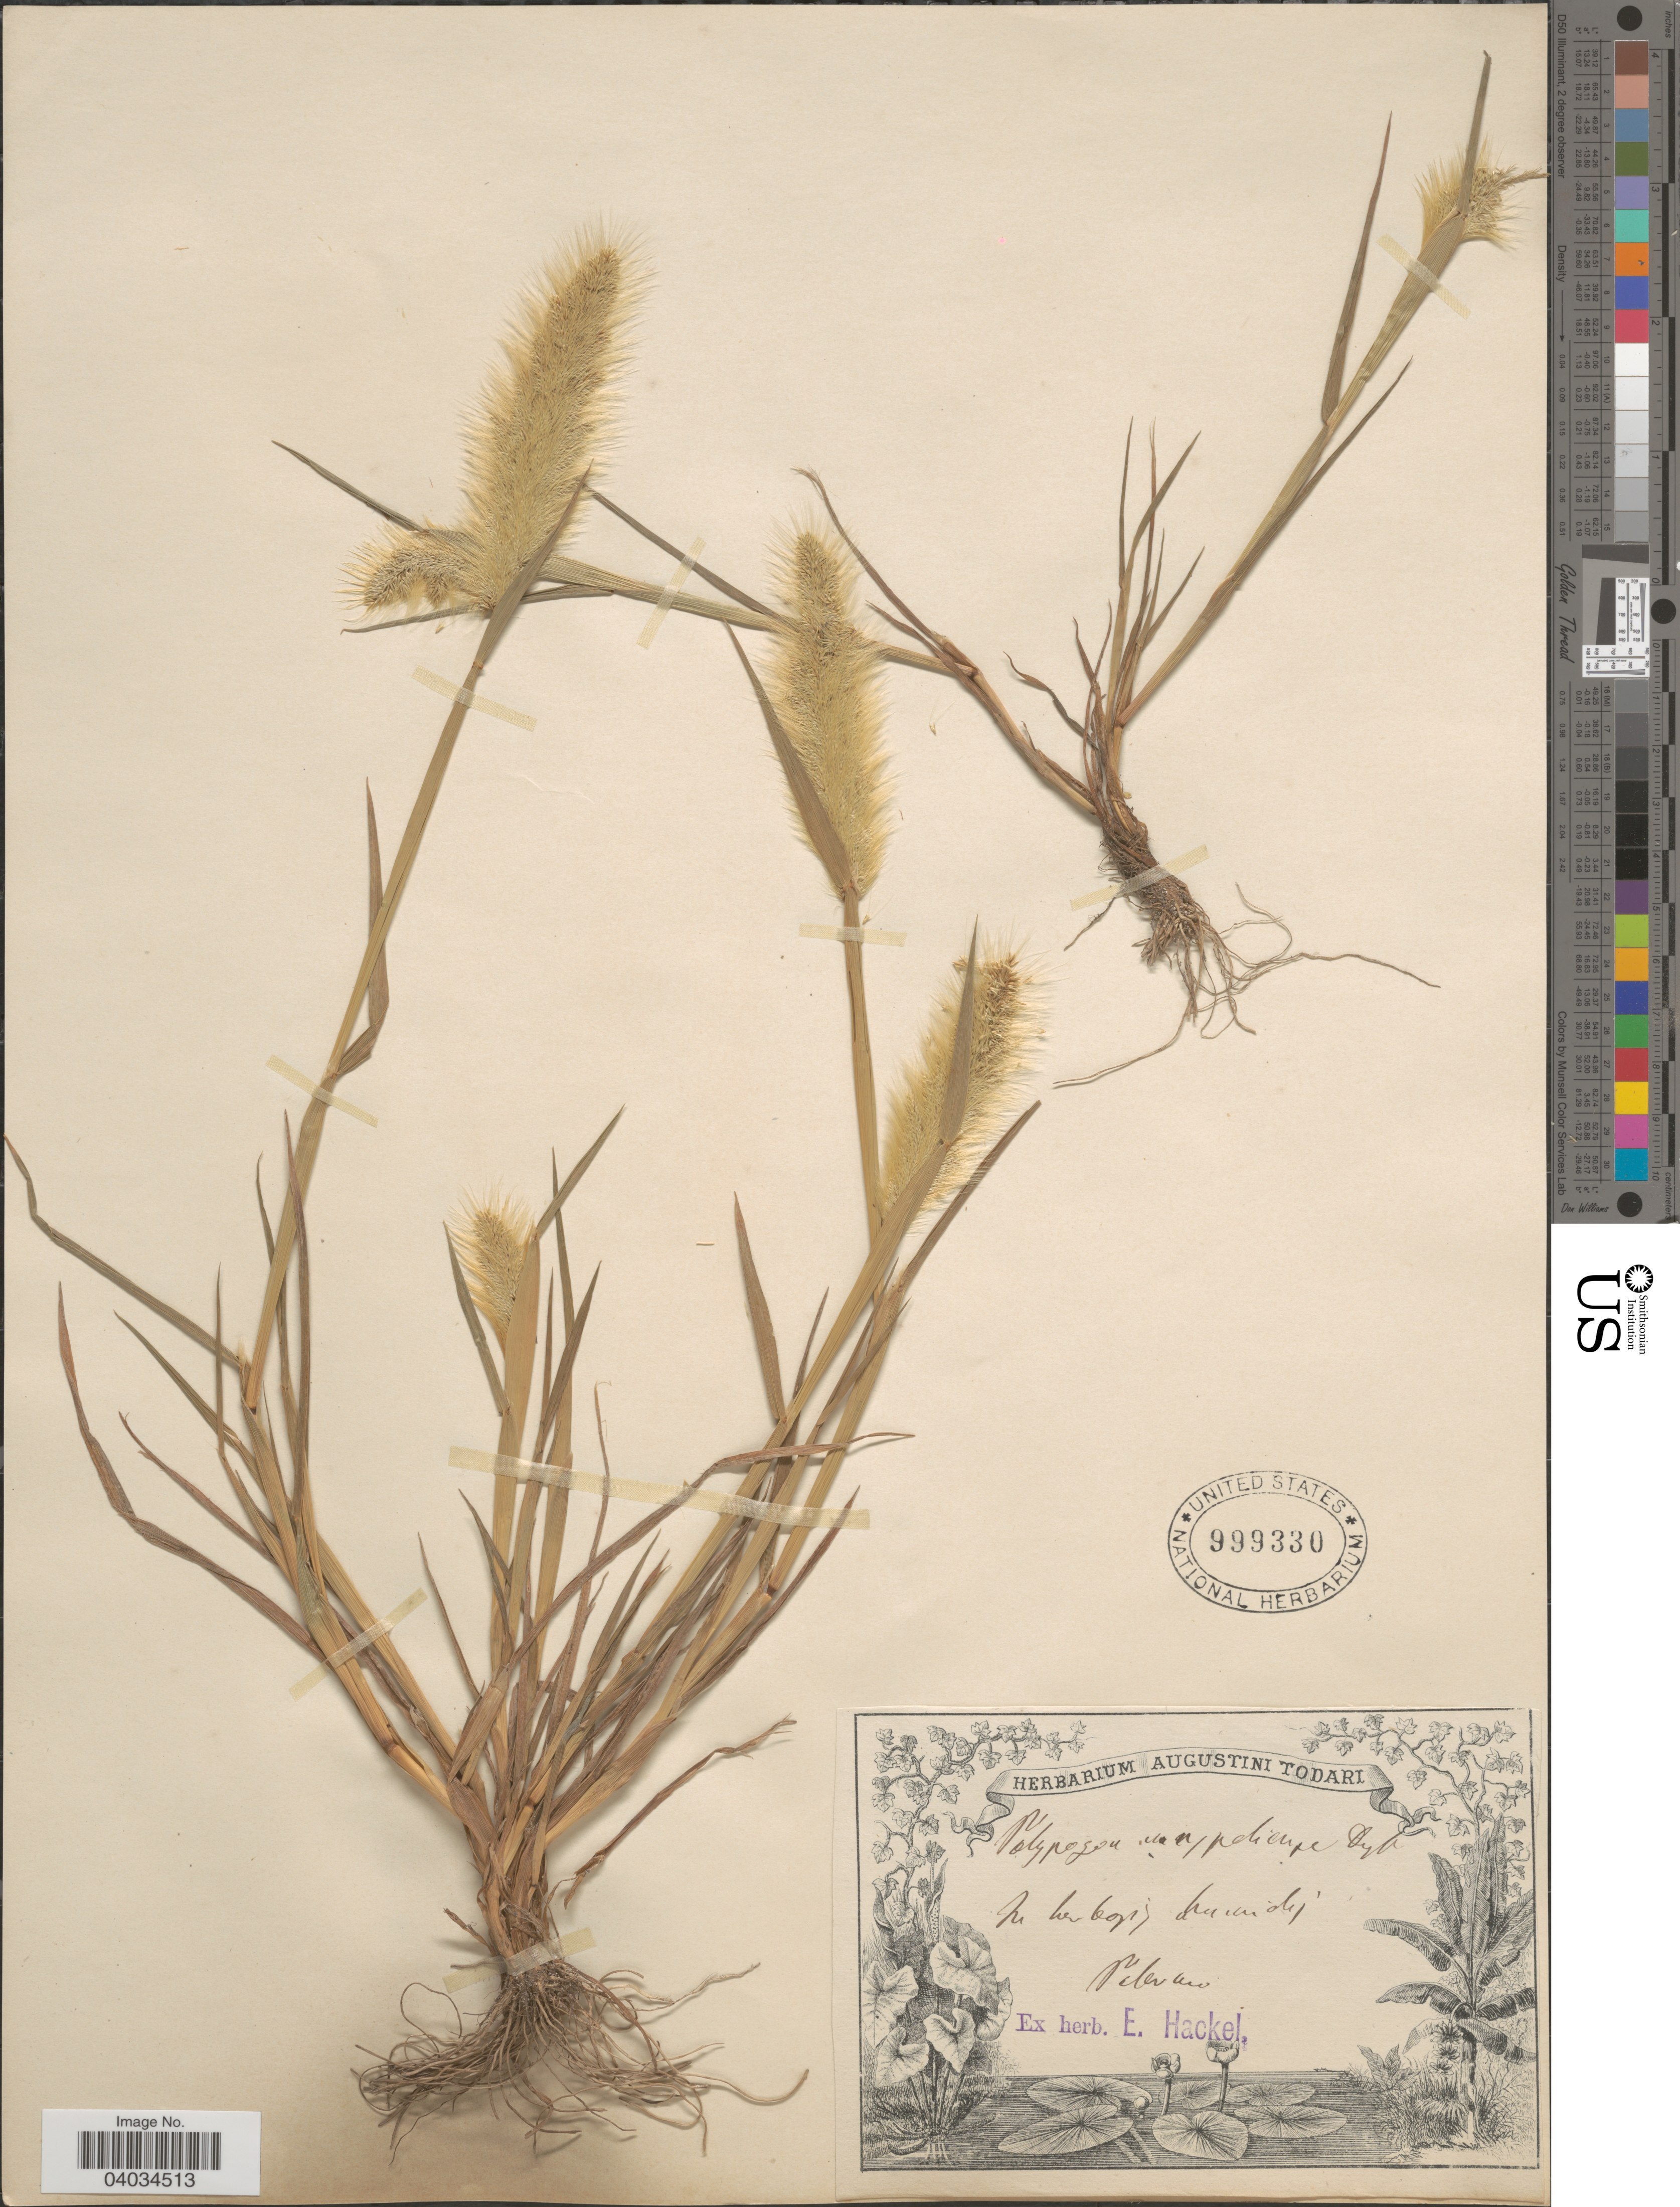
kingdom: Plantae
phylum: Tracheophyta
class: Liliopsida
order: Poales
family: Poaceae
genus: Polypogon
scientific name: Polypogon monspeliensis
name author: (L.) Desf.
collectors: ex herb. E. Hackel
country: Italy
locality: In herbosis humidis. Palmero.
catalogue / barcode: US 999330